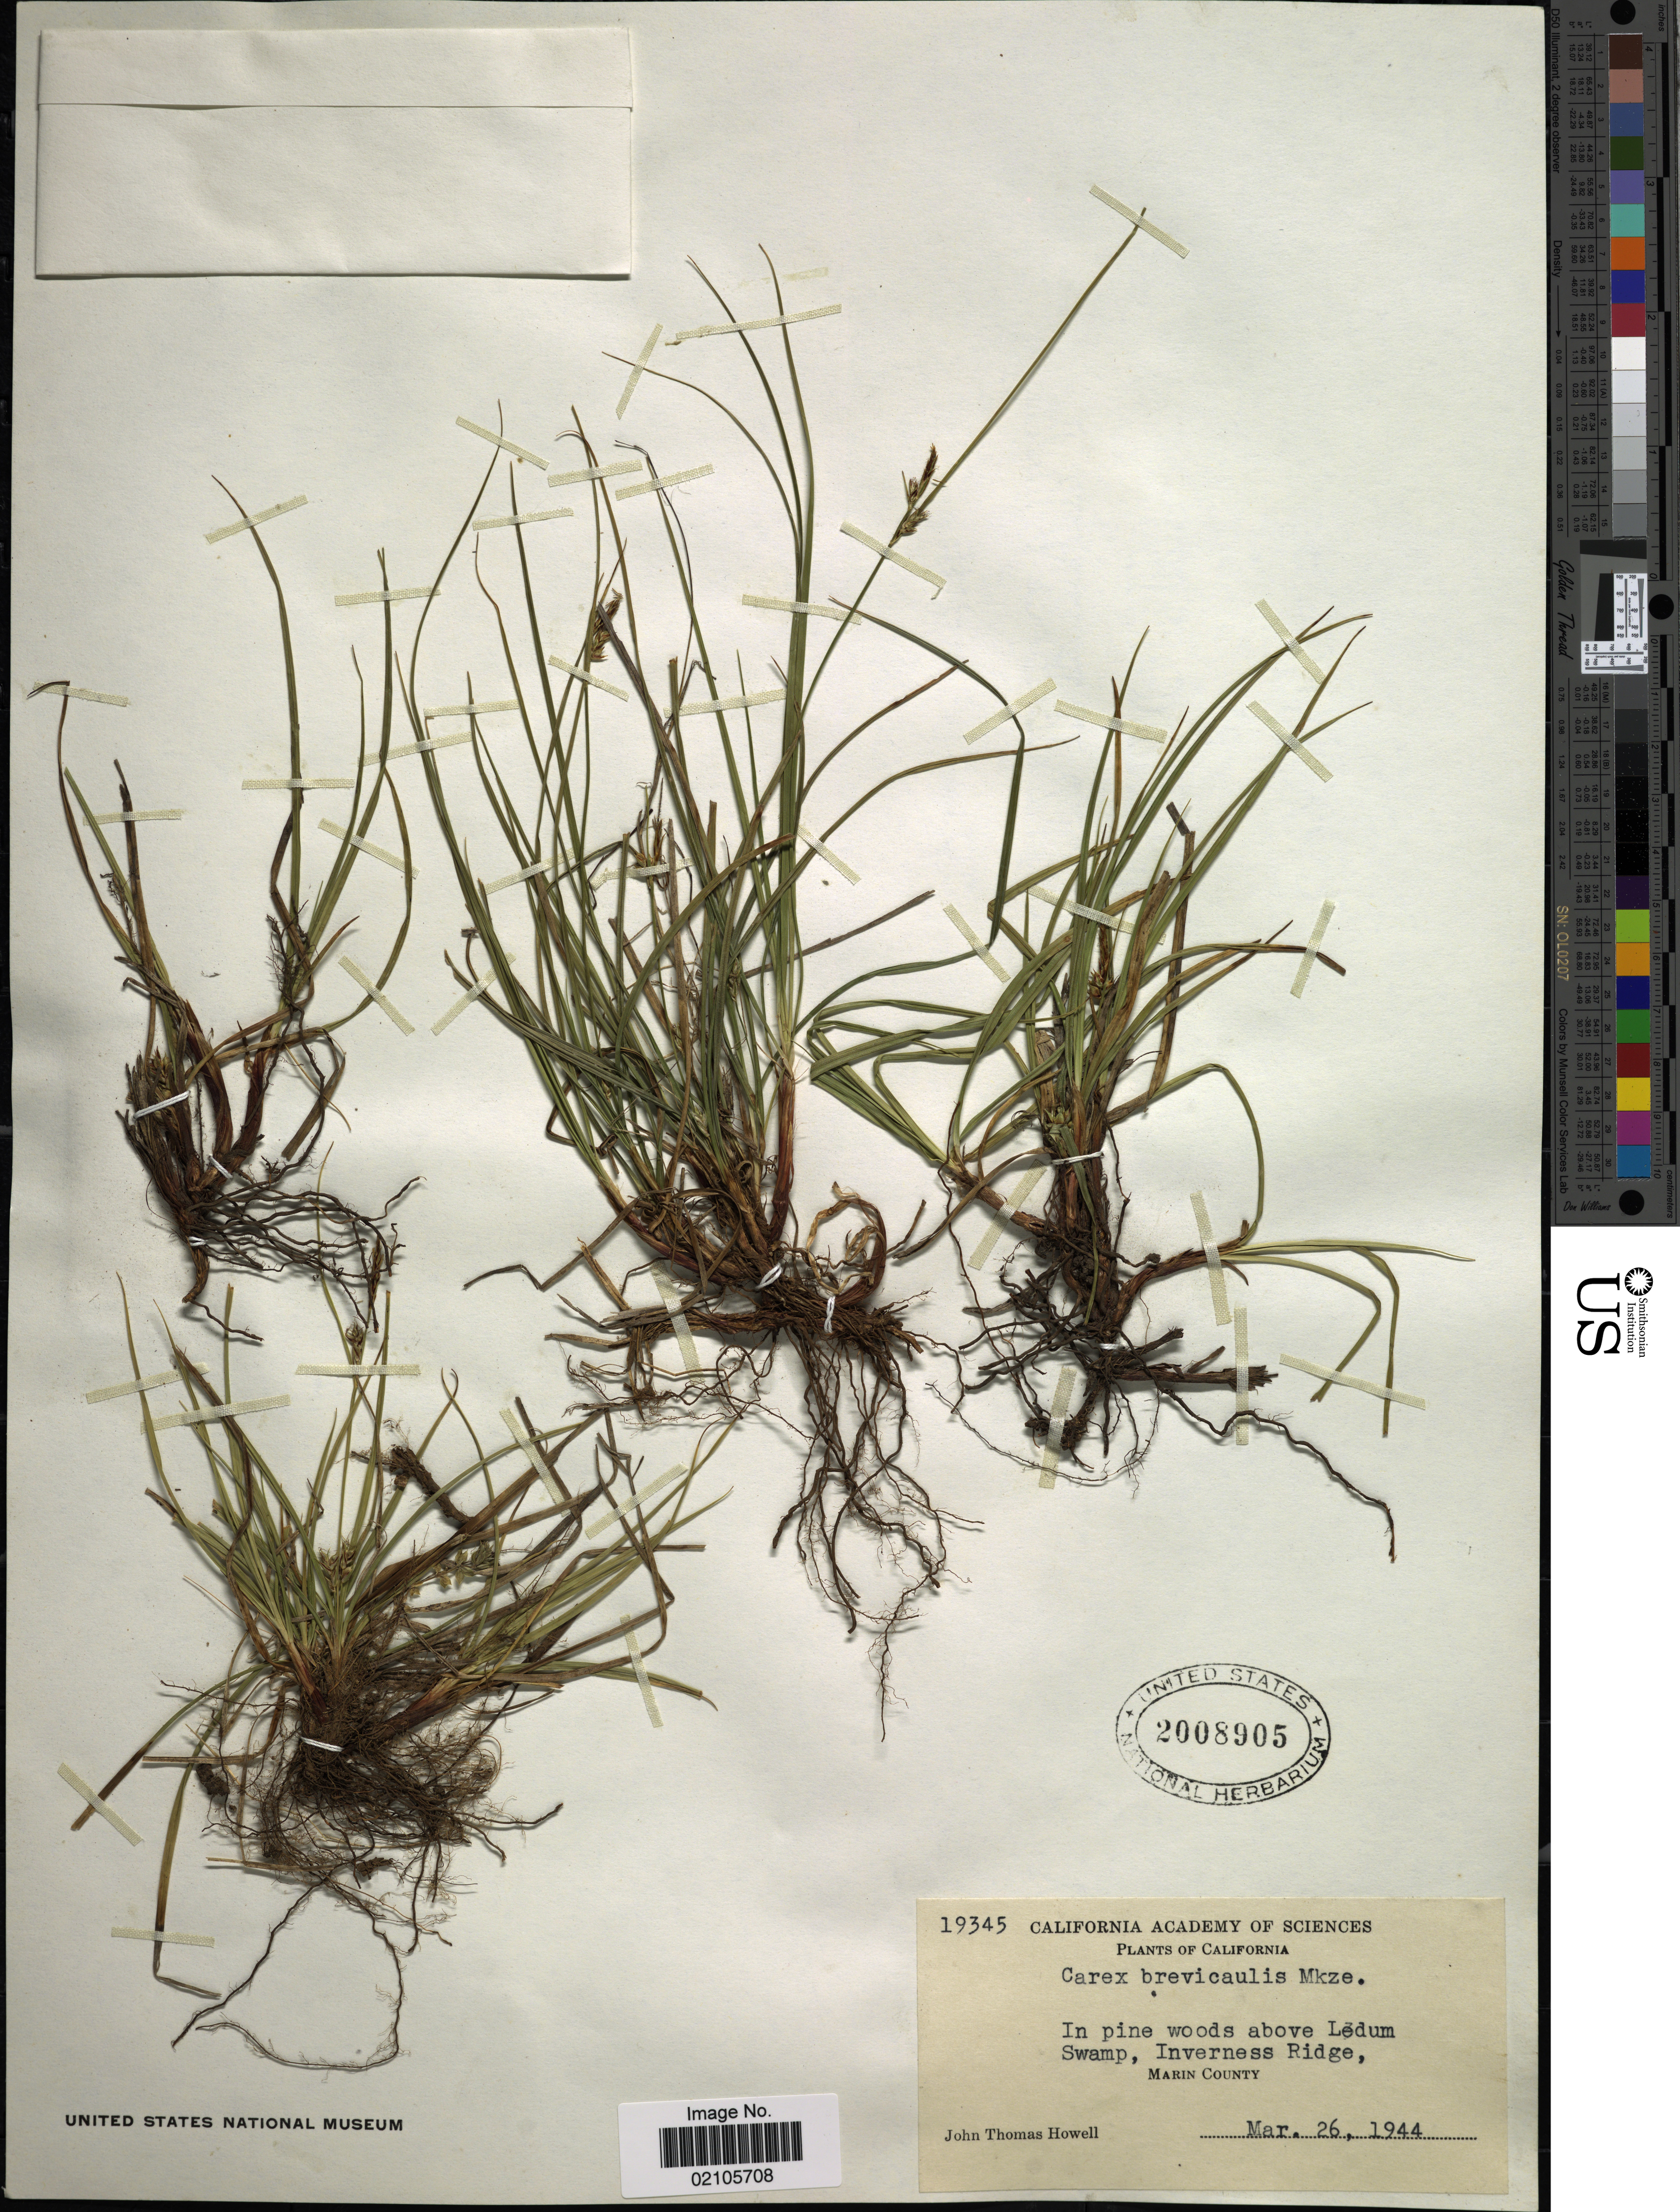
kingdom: Plantae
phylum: Tracheophyta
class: Liliopsida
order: Poales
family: Cyperaceae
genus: Carex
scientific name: Carex brevicaulis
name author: Thouars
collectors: J. T. Howell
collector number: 19345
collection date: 1944-03-26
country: United States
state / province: California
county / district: Marin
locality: In pine woods above Ledum Swamp, Inverness Ridge, Marin County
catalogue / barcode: US 2008905